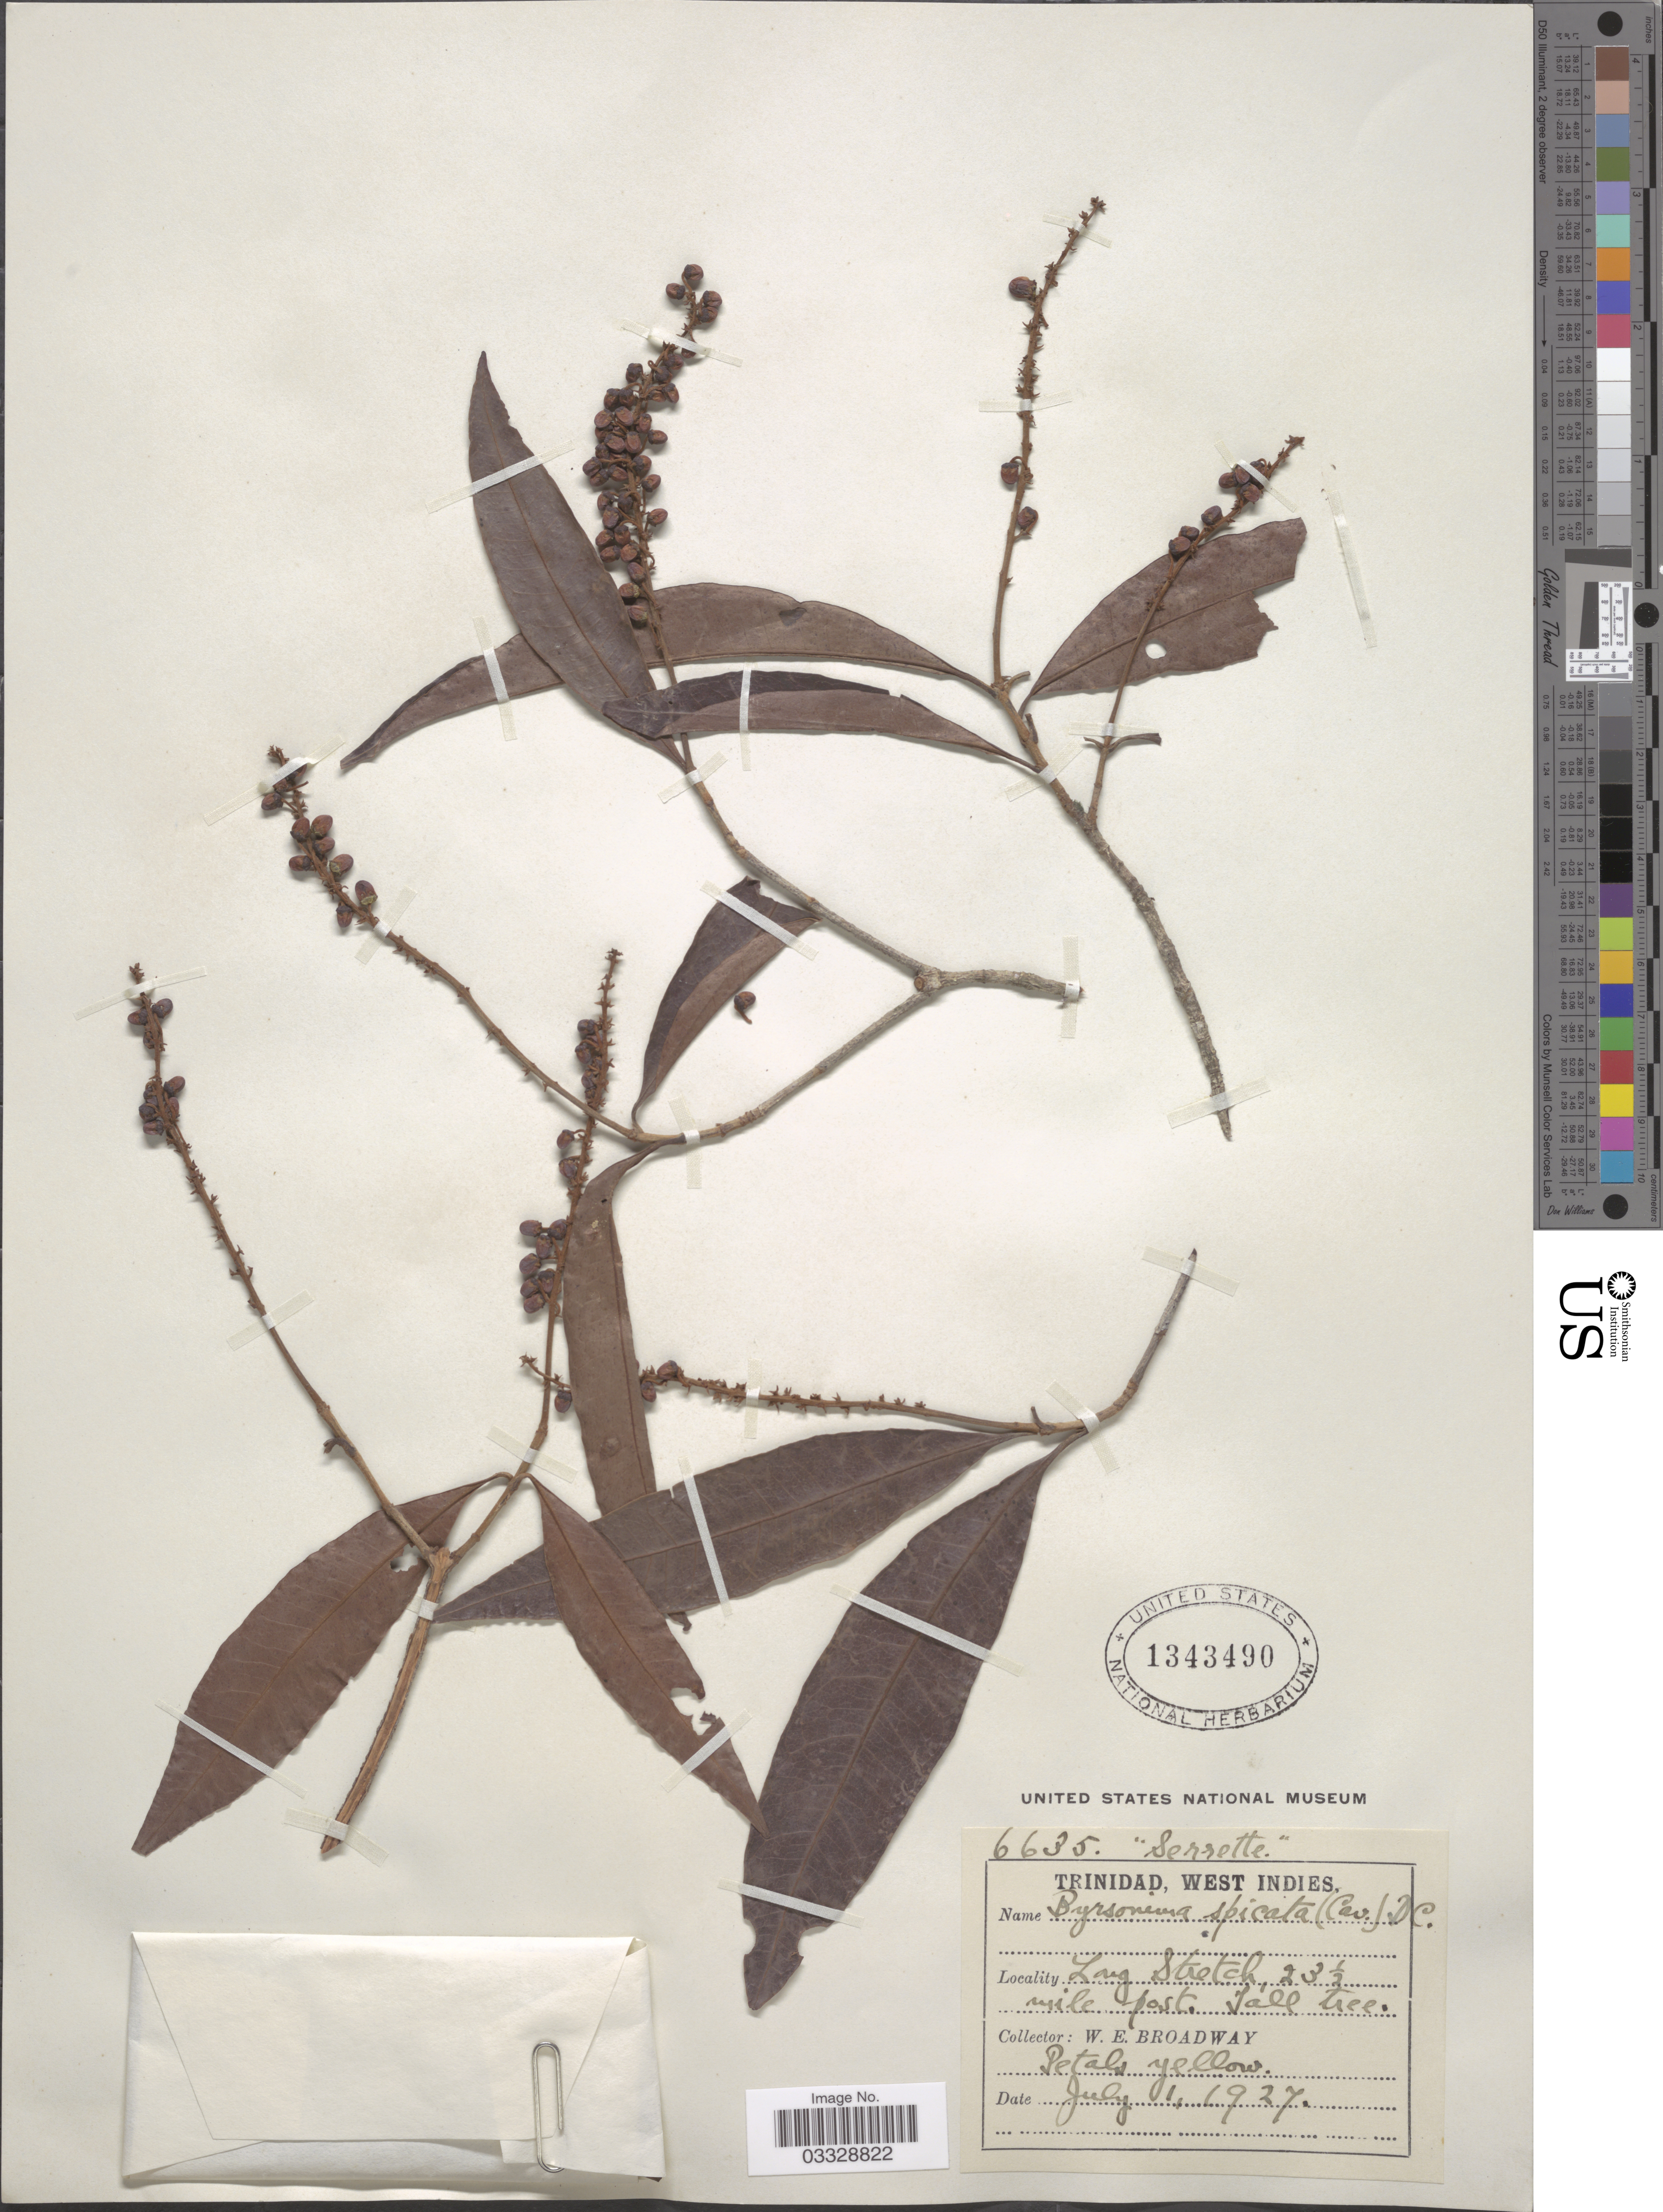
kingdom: Plantae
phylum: Tracheophyta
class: Magnoliopsida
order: Malpighiales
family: Malpighiaceae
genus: Byrsonima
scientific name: Byrsonima coriacea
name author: (Sw.) DC.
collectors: W. E. Broadway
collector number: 6635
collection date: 1927-07-01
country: Trinidad and Tobago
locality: Trinidad. Long Stretch, 23½ mile post.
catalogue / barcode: US 1343490